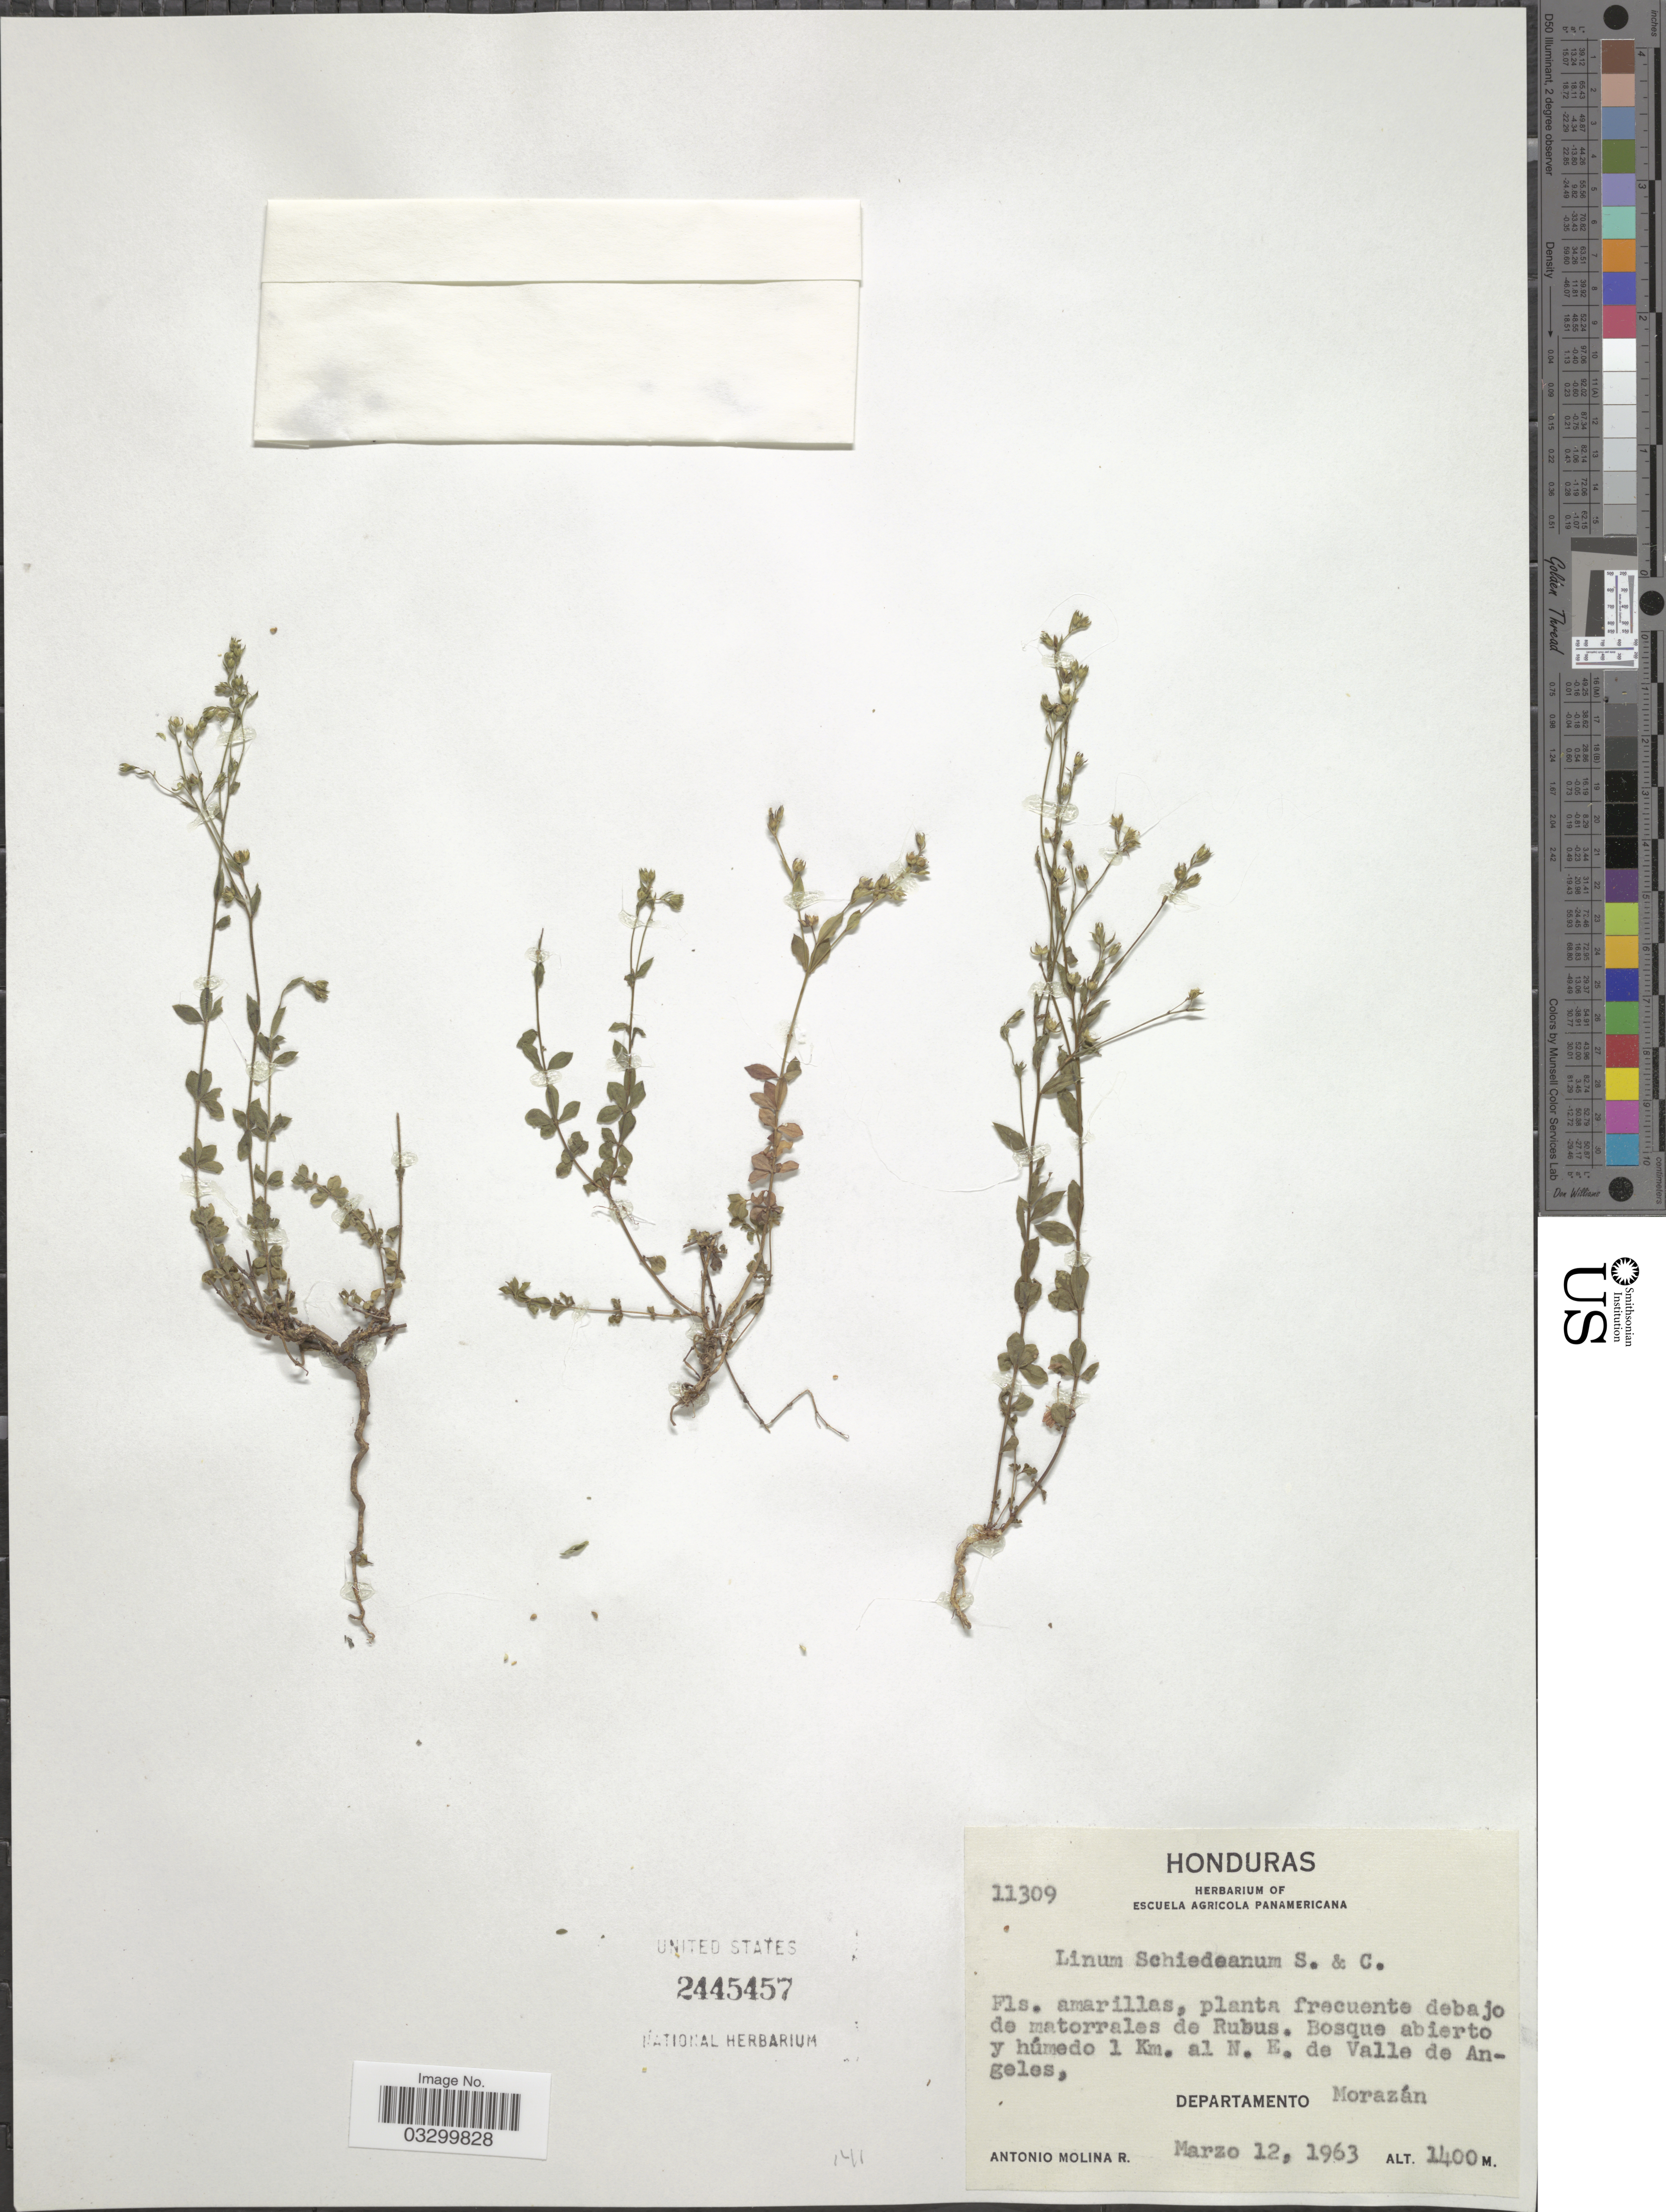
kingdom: Plantae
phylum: Tracheophyta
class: Magnoliopsida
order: Malpighiales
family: Linaceae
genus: Linum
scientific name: Linum schiedeanum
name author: Schltdl. & Cham.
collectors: A. Molina R.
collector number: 11309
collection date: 1963-03-12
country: Honduras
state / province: Fco. Morazán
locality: Bosque abierto y húmedo 1 Km. al N. E. de Valle de Angeles, Departamento Morazán.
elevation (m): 1400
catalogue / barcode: US 2445457